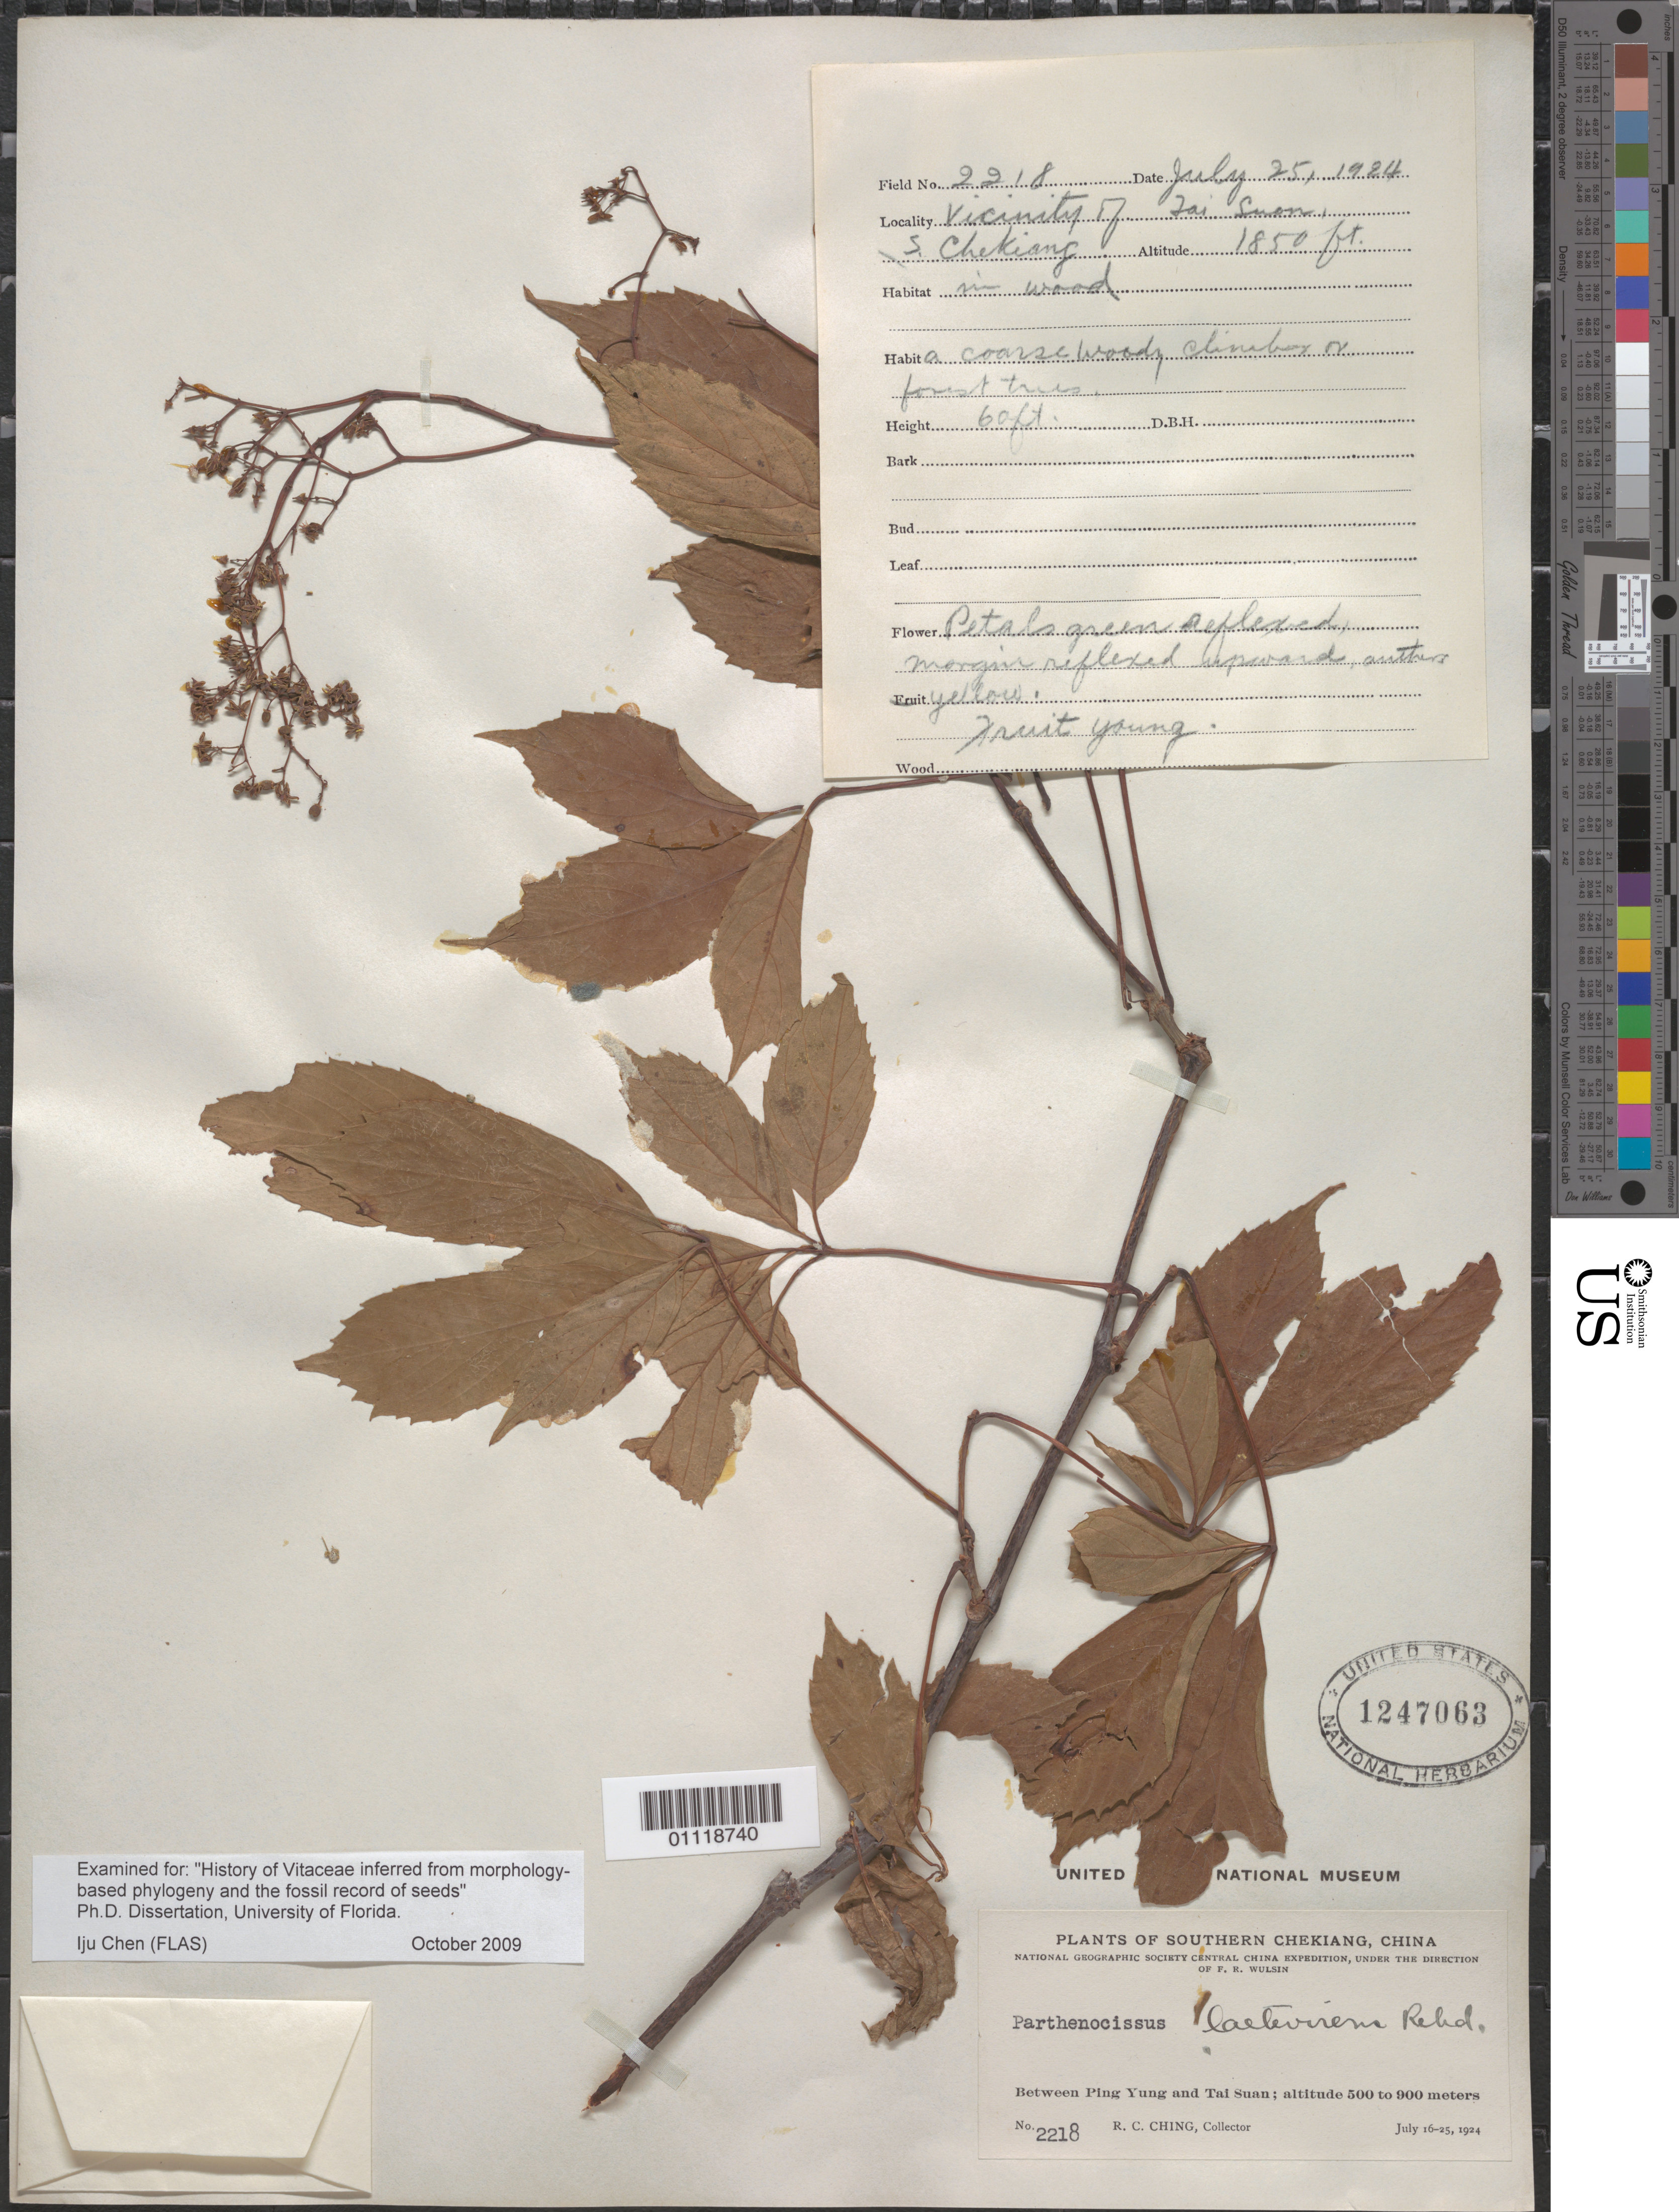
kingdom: Plantae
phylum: Tracheophyta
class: Magnoliopsida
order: Vitales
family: Vitaceae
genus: Parthenocissus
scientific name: Parthenocissus laetevirens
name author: Rehder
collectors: R. C. Ching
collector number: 2218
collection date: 1924-07-16/1924-07-25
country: China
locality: Between Ping Yung and Tai Suan.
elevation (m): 500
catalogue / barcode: US 1247063